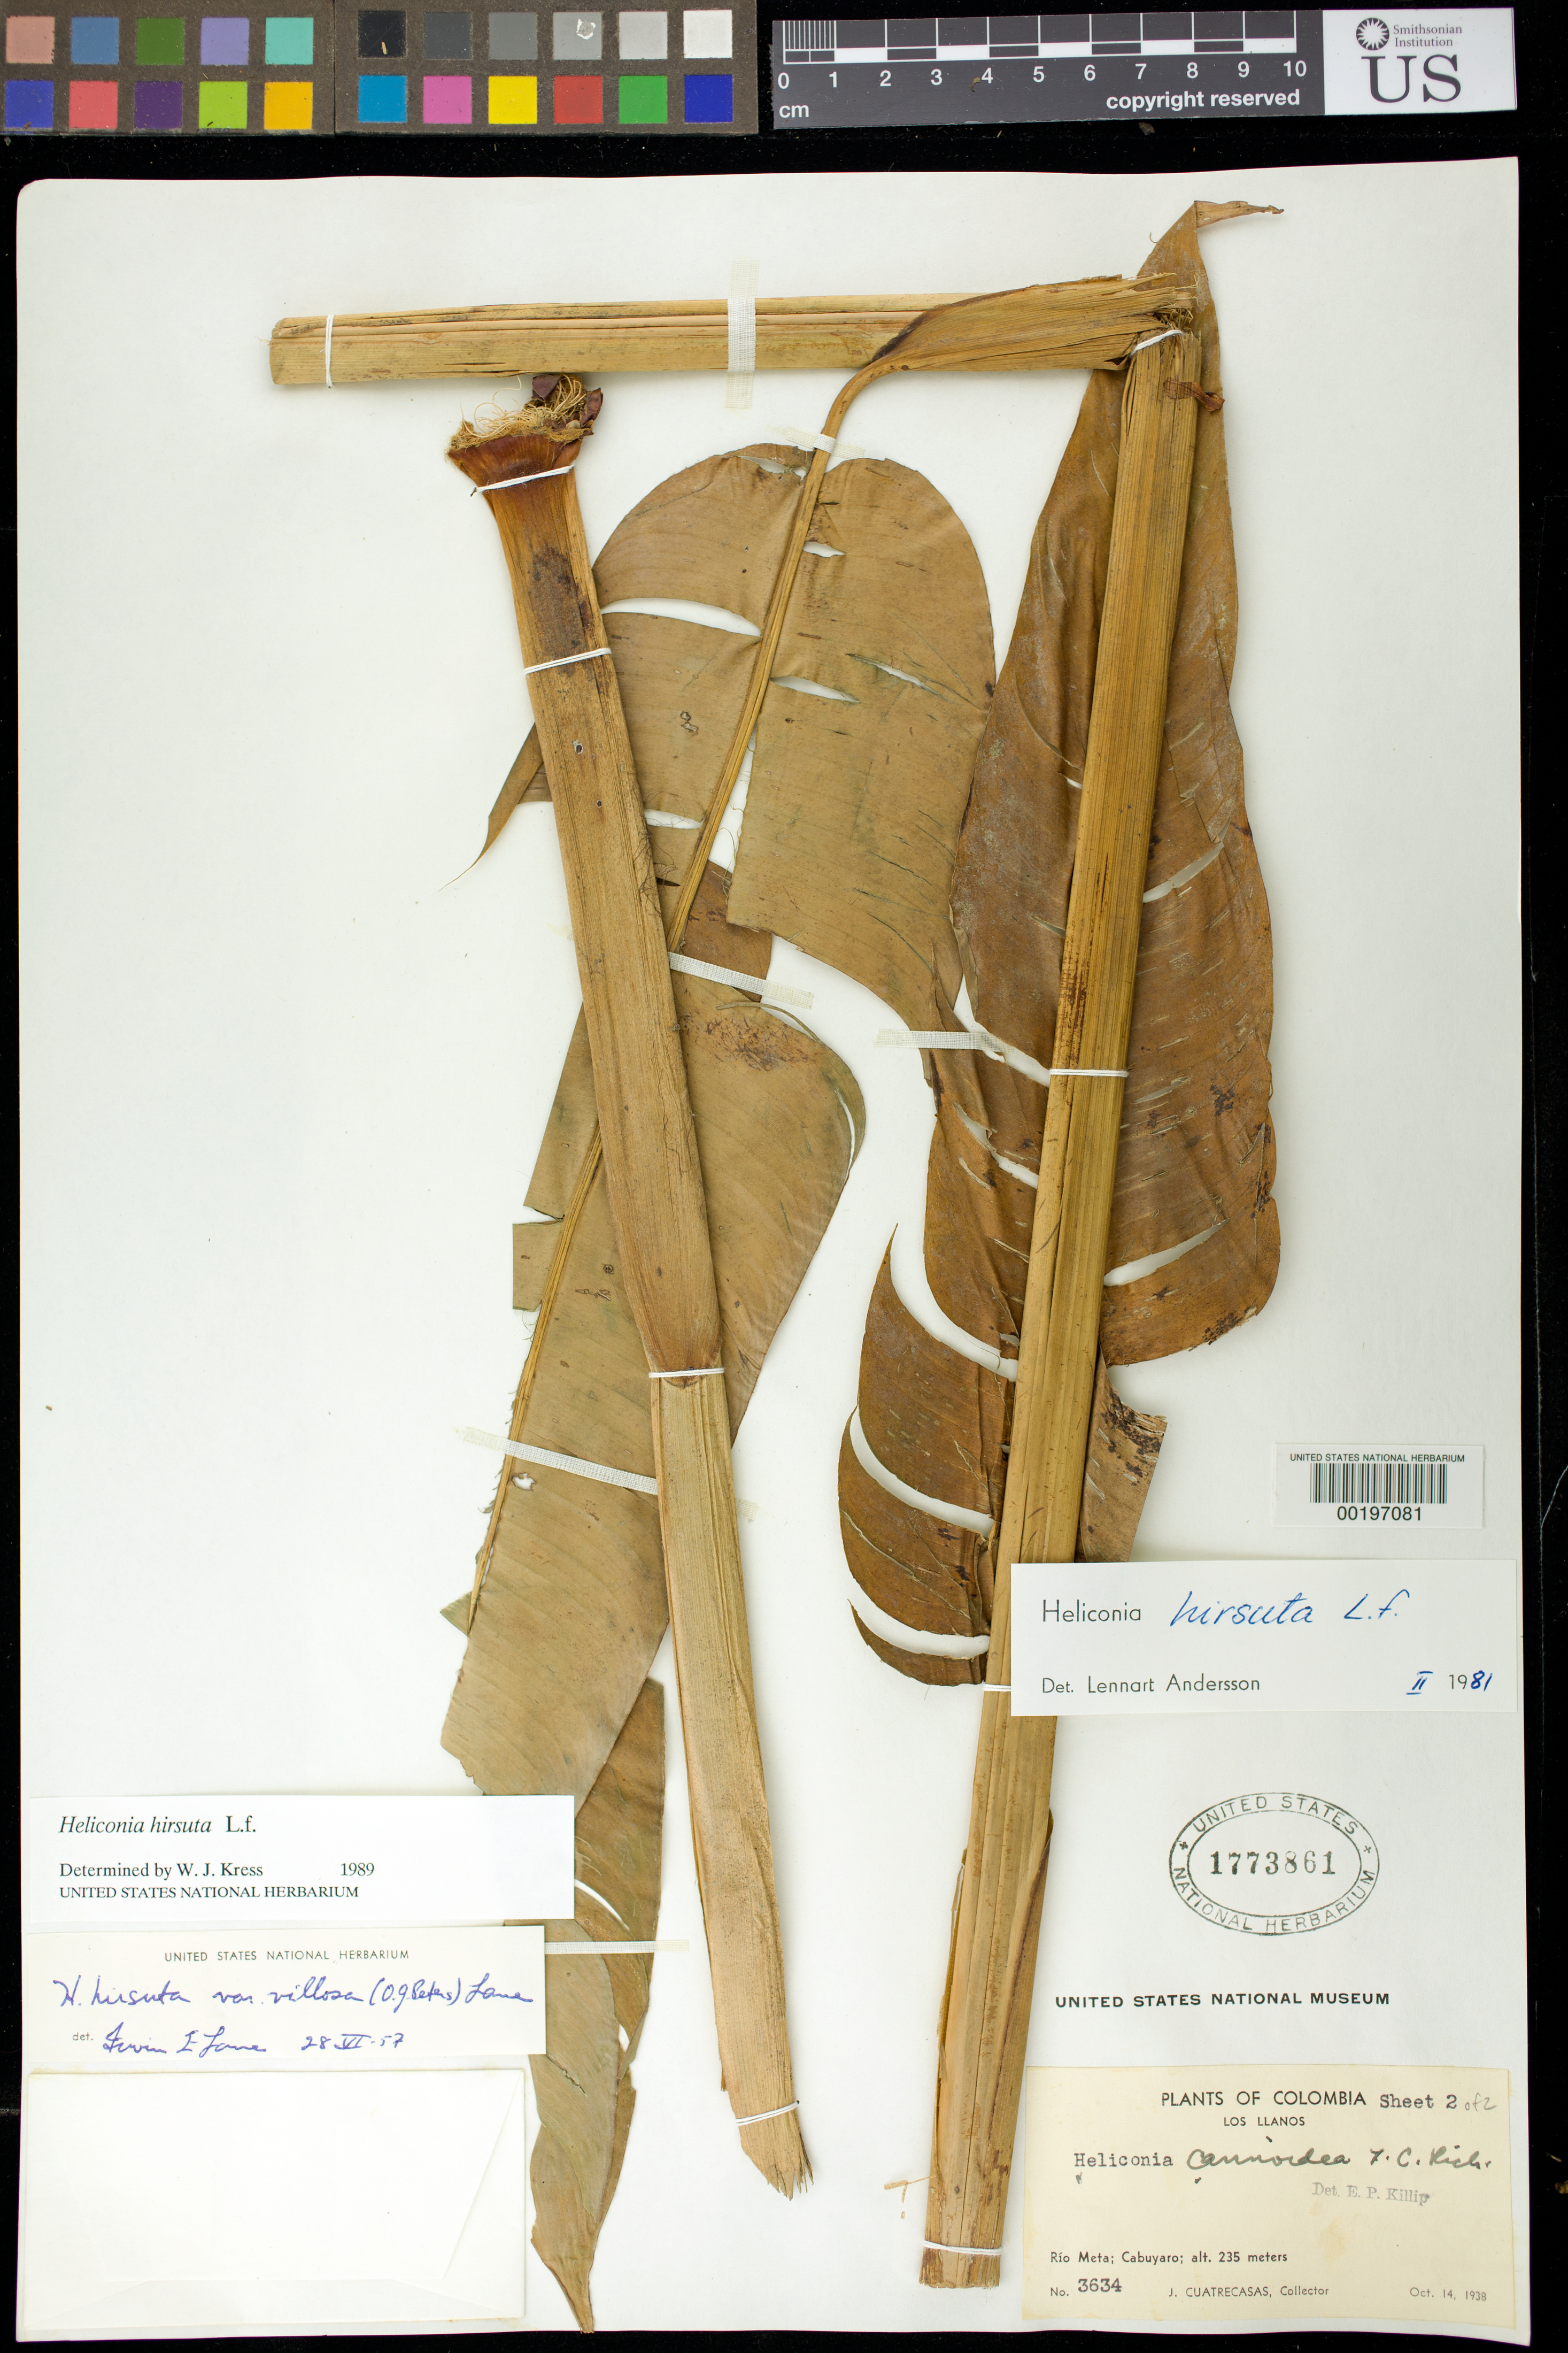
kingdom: Plantae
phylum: Tracheophyta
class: Liliopsida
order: Zingiberales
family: Heliconiaceae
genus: Heliconia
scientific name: Heliconia hirsuta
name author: L. f.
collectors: J. Cuatrecasas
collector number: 3634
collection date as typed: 14 Oct 1938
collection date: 1938-10-14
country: Colombia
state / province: Meta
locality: Los Llanos, Rio Meta, Cabuyaro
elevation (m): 235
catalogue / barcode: US 1773861